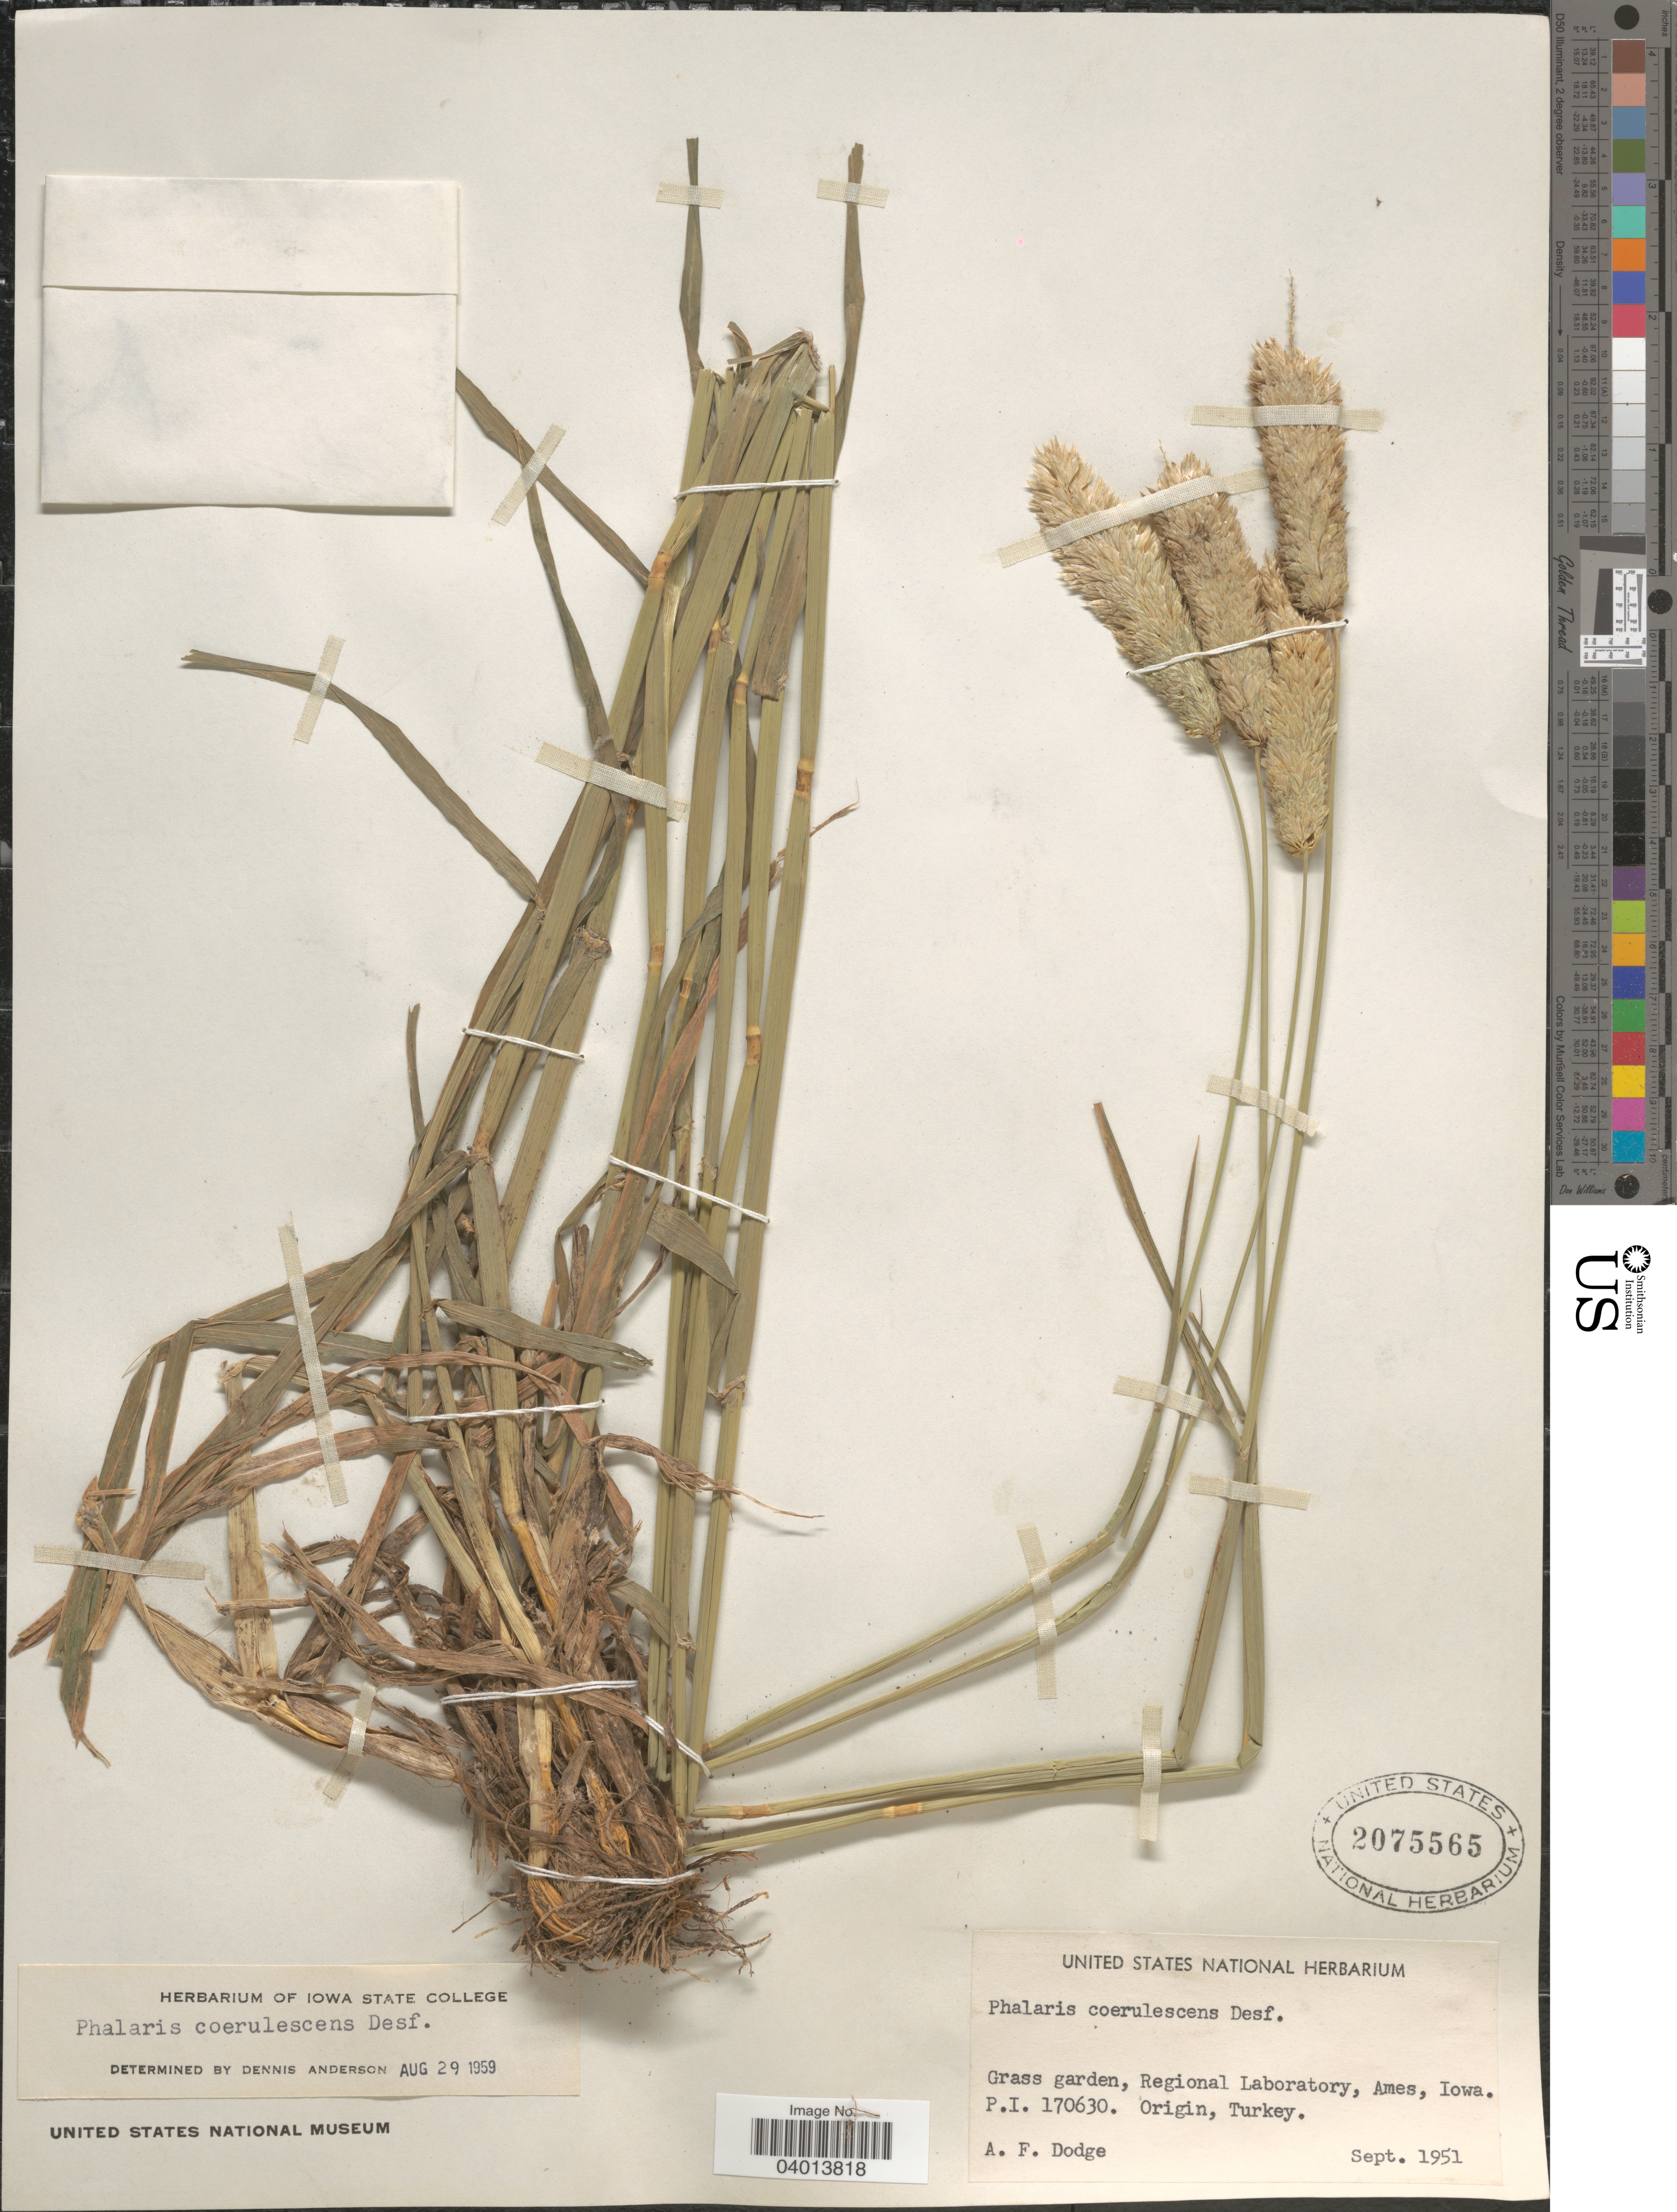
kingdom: Plantae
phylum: Tracheophyta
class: Liliopsida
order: Poales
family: Poaceae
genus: Phalaris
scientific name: Phalaris coerulescens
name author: Desf.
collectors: A. Dodge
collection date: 1951-09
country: United States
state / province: Iowa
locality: Grass garden, Regional Laboratory, Ames.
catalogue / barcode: US 2075565